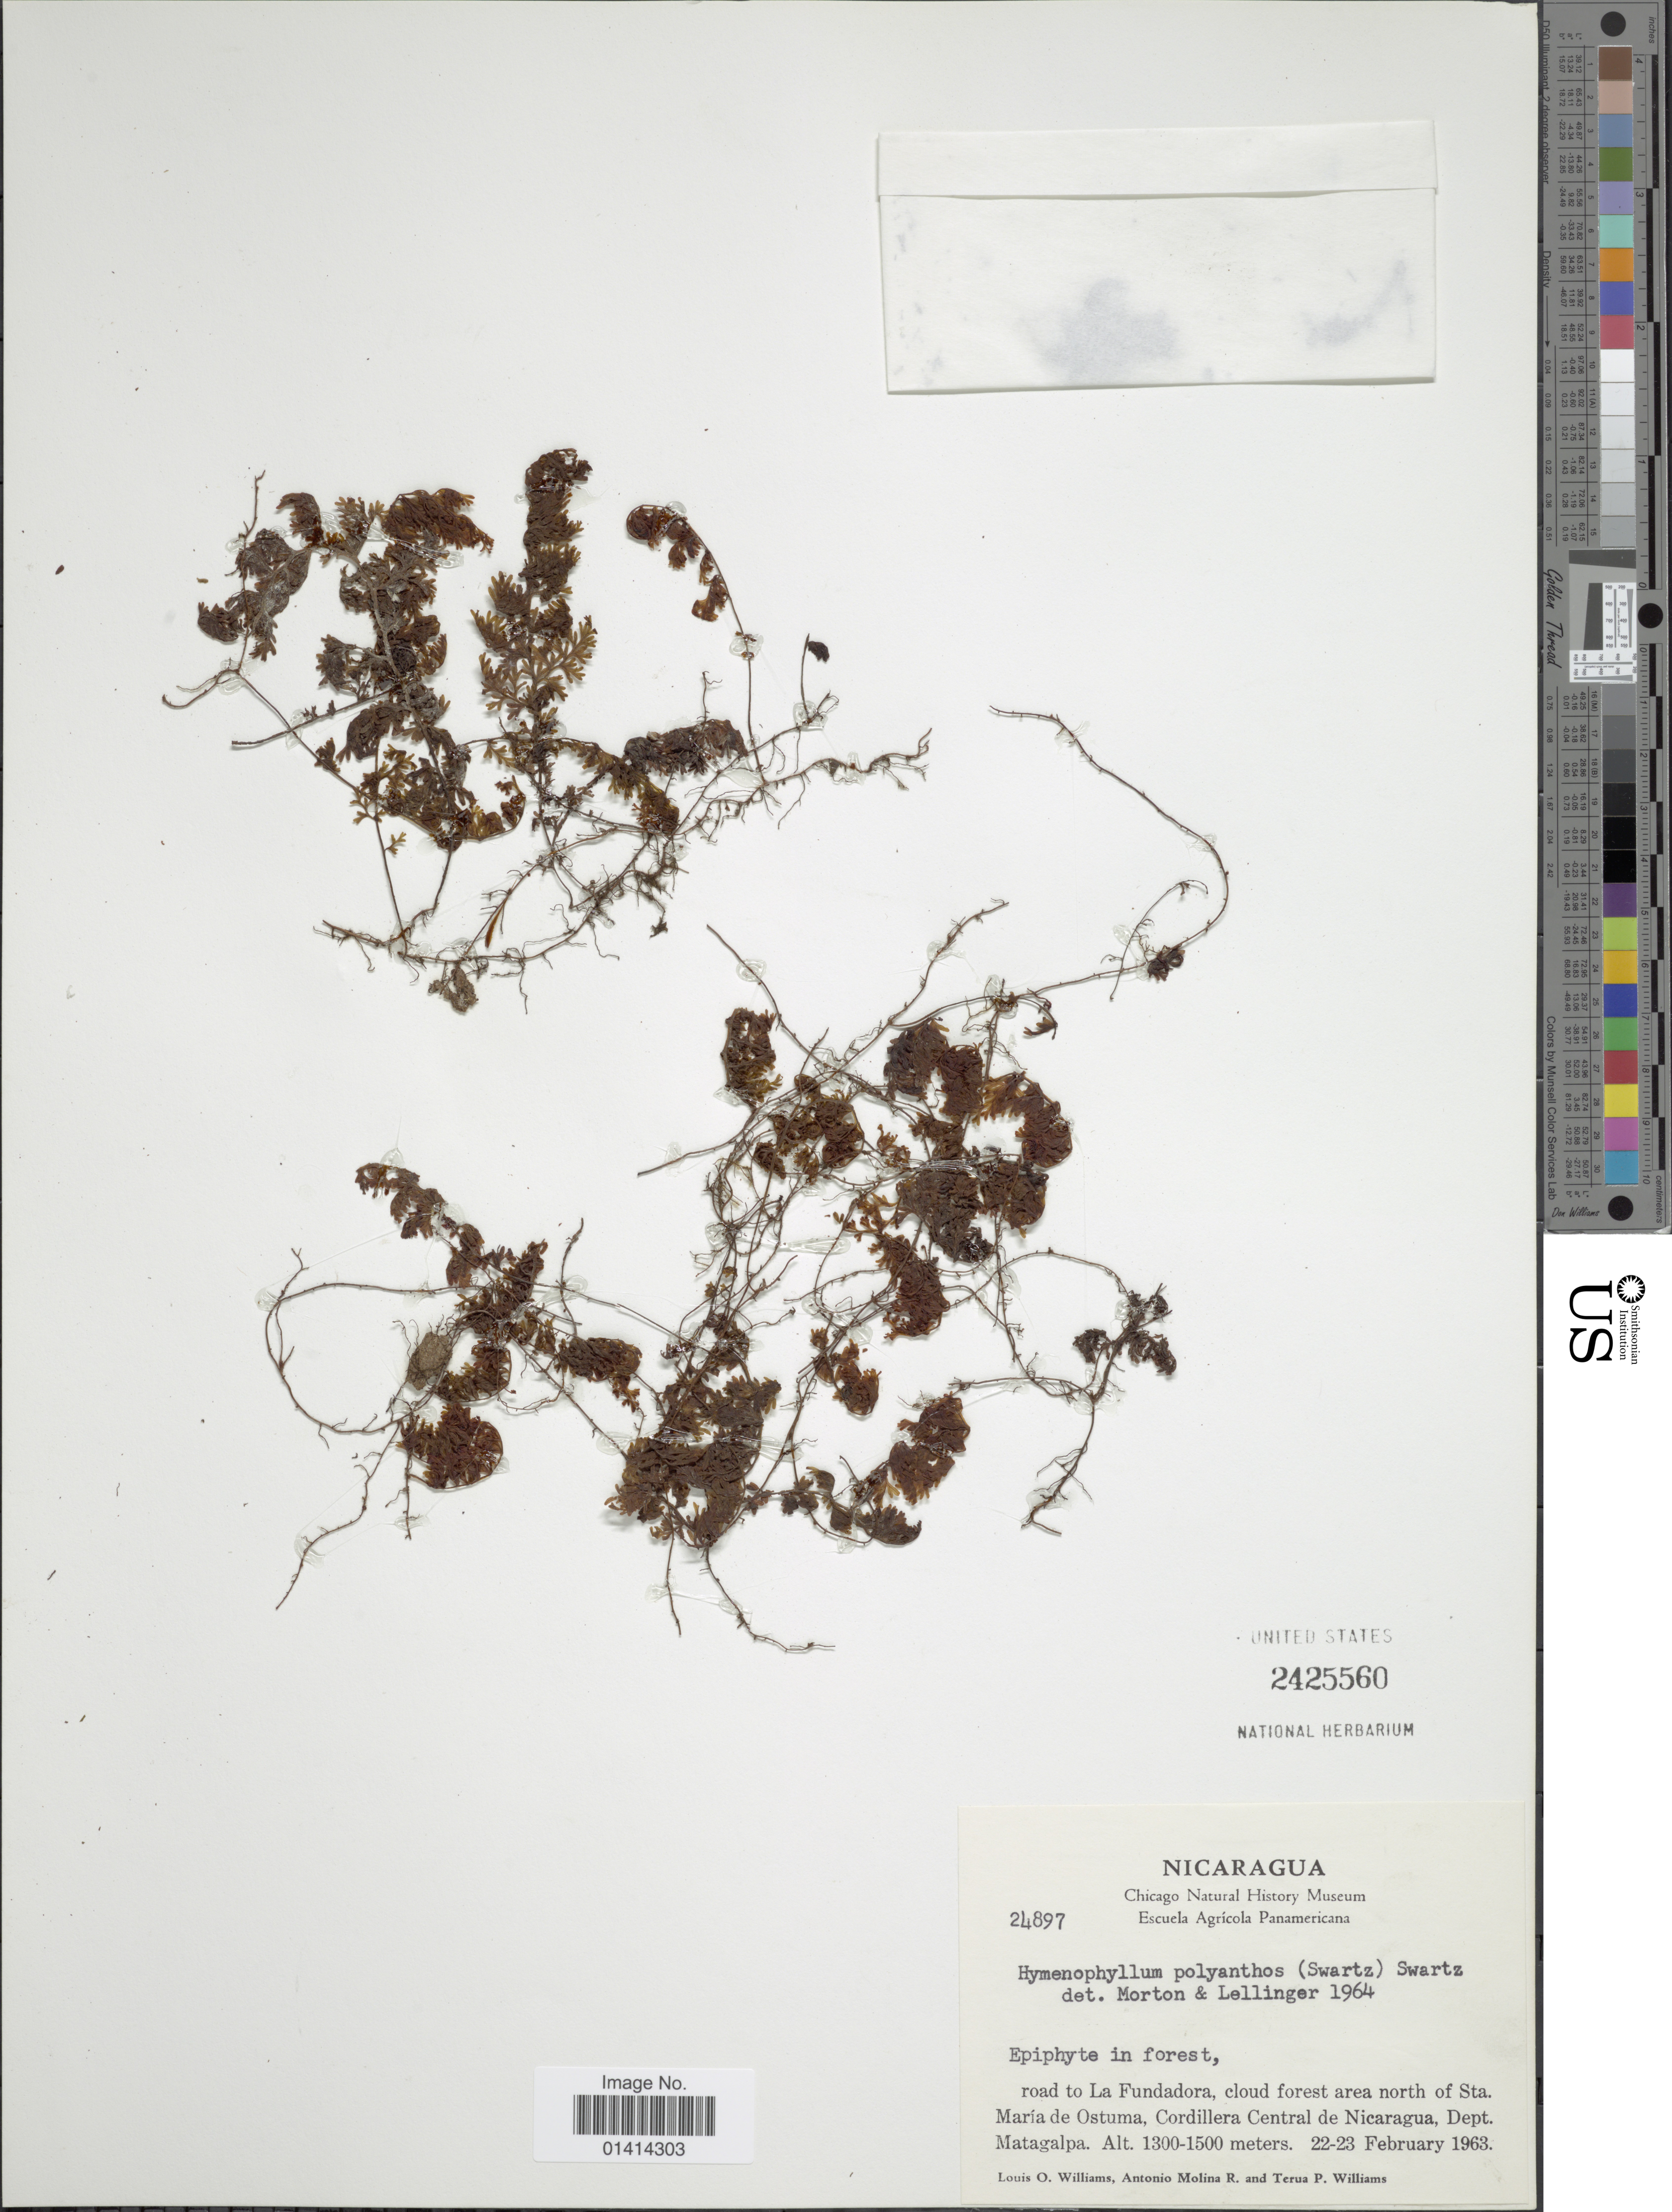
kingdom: Plantae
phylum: Tracheophyta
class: Polypodiopsida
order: Hymenophyllales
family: Hymenophyllaceae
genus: Hymenophyllum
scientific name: Hymenophyllum polyanthos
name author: (Sw.) Sw.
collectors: L. O. Williams, A. Molina R. & T. P. Williams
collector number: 24897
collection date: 1963-02-22/1963-02-23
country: Nicaragua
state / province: Matagalpa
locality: Road to La Fundadore, cloud forest area north of Sta Maria de Ostuma, Cordillera Central de Nicaragua, Dept Matagalpa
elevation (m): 1300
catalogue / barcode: US 2425560